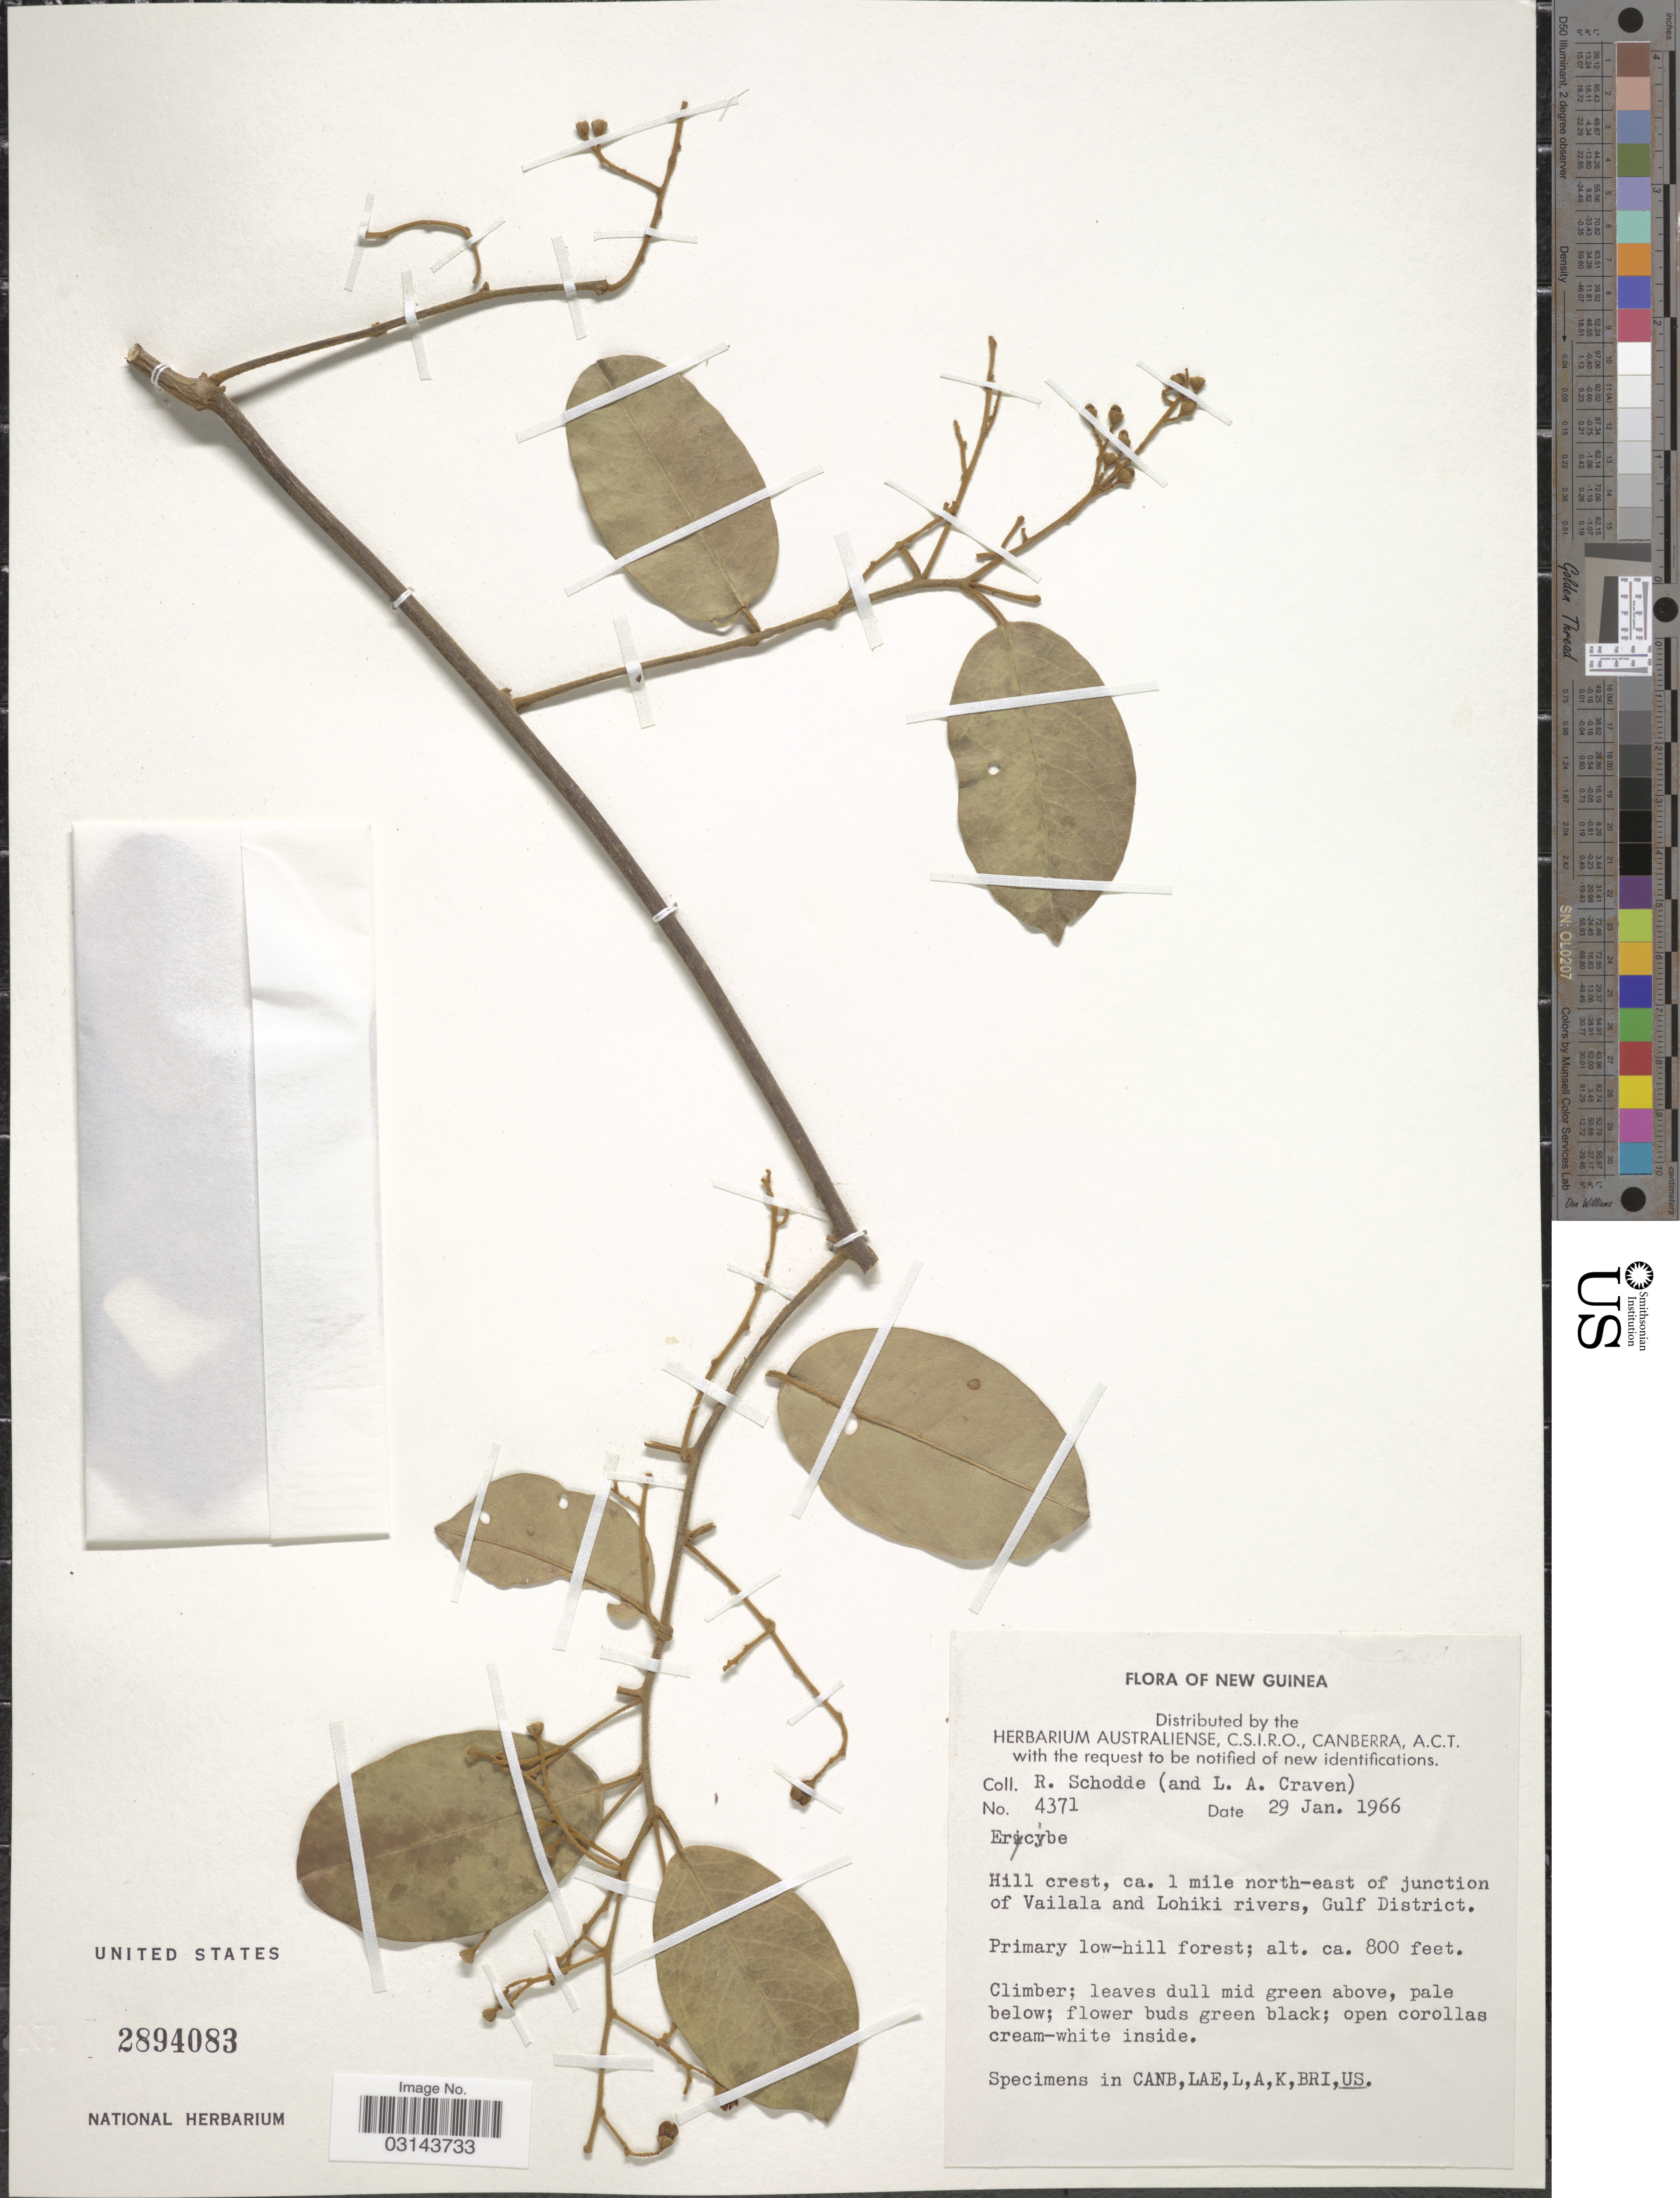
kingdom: Plantae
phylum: Tracheophyta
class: Magnoliopsida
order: Solanales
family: Convolvulaceae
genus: Erycibe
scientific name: Erycibe sp.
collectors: R. Schodde & L. A. Craven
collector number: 4371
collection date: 1966-01-29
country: Papua New Guinea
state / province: Gulf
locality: New Guinea. Hill crest, ca. 1 mile north-east of junction of Vailala and Lohiki rivers, Gulf District.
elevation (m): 244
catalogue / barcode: US 2894083